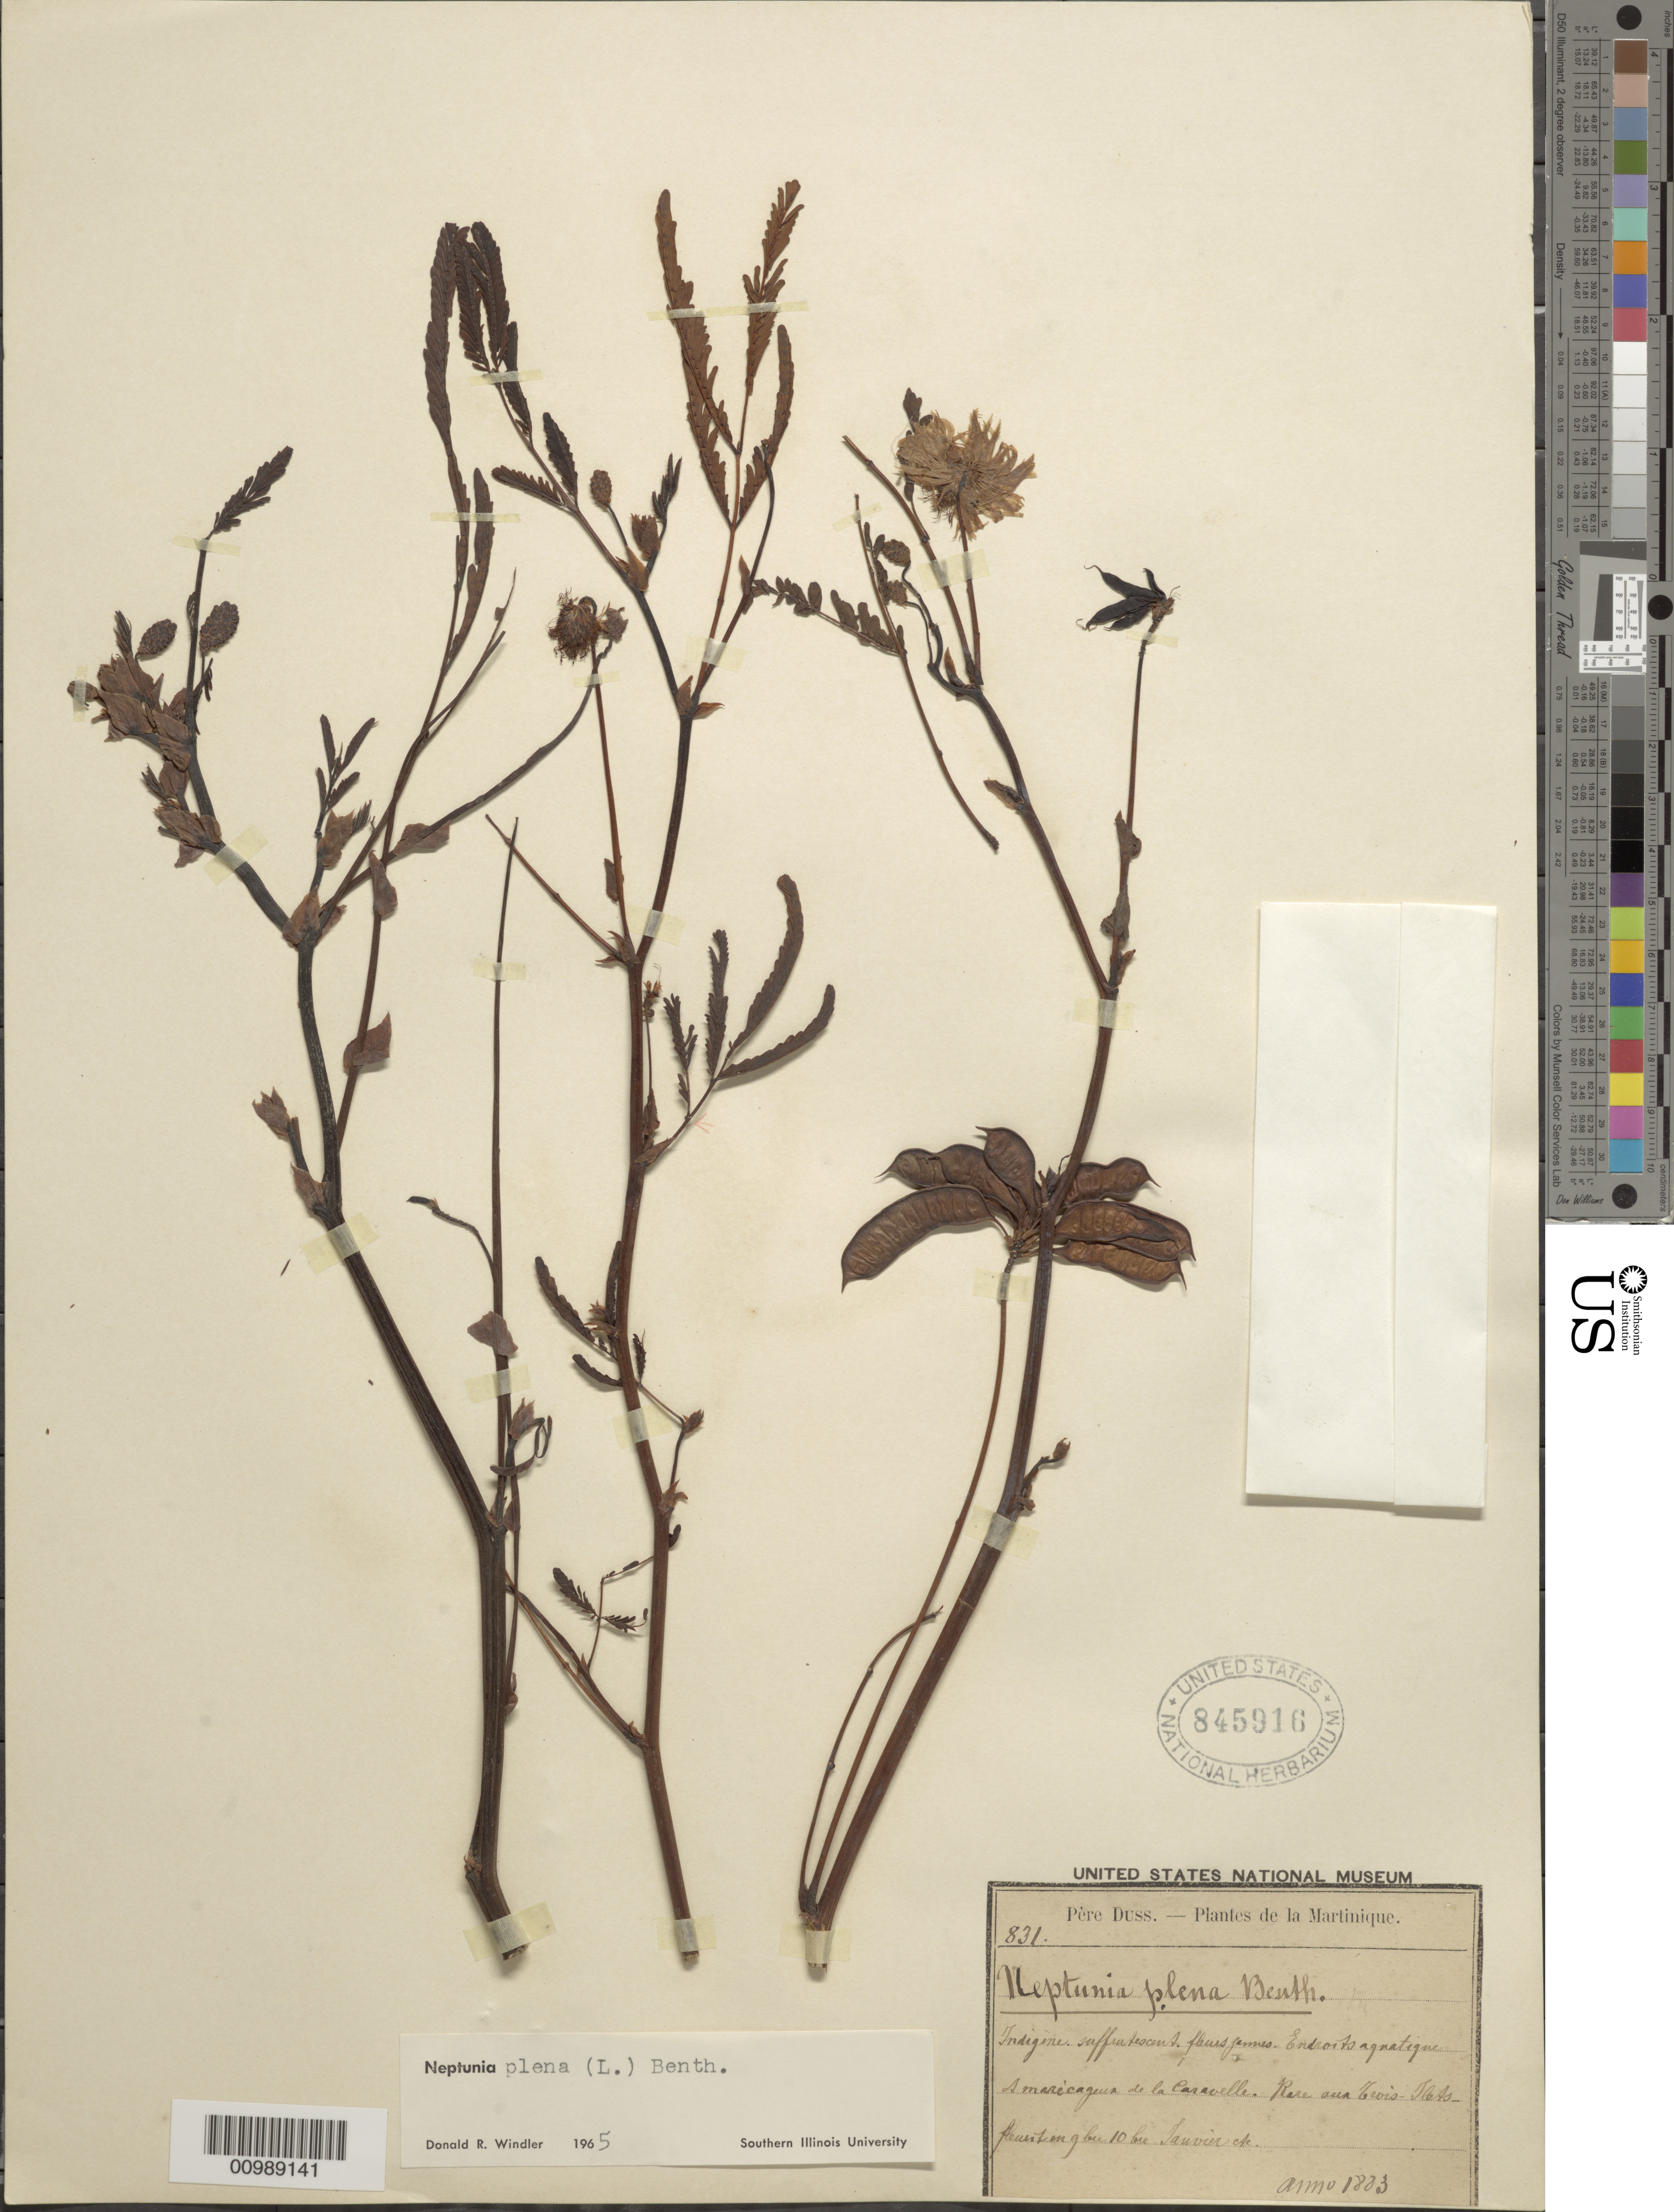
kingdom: Plantae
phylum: Tracheophyta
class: Magnoliopsida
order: Fabales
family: Fabaceae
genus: Neptunia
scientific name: Neptunia plena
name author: (L.) Benth.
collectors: Père Duss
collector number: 831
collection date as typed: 1883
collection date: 1883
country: Martinique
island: Martinique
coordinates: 0 N, 0 E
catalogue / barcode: US 845916